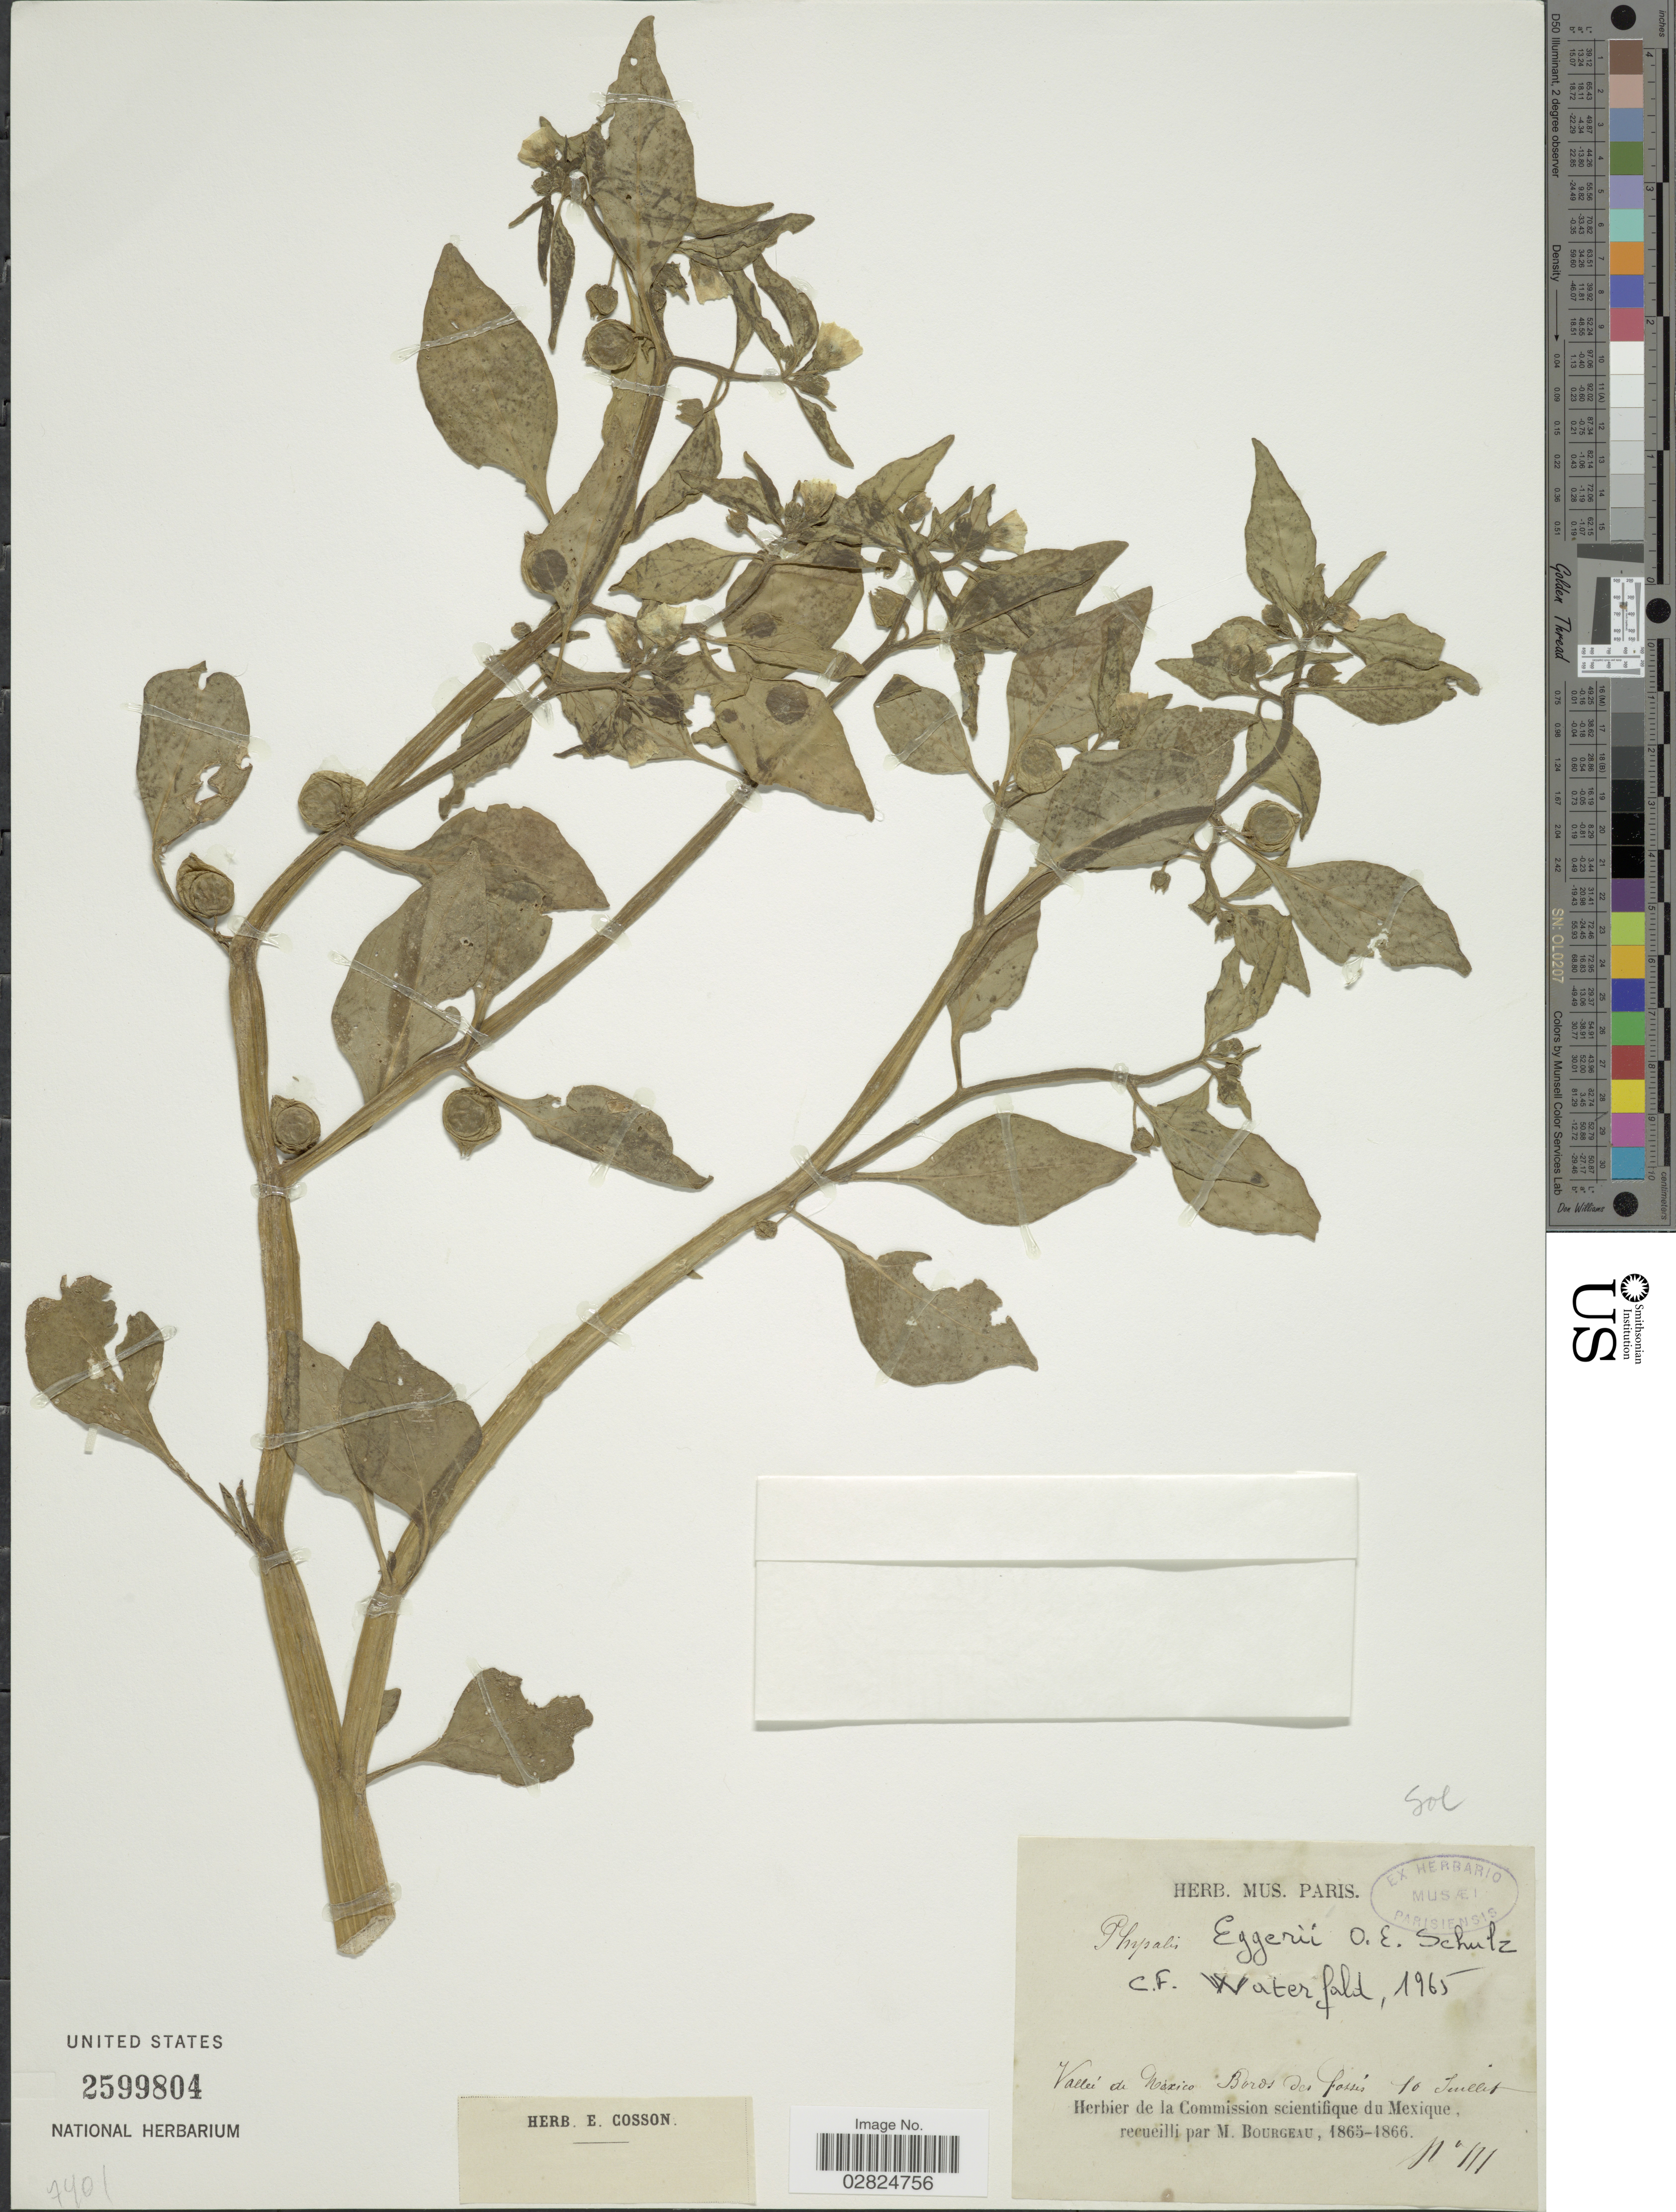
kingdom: Plantae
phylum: Tracheophyta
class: Magnoliopsida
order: Solanales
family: Solanaceae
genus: Physalis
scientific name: Physalis eggersii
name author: O.E. Schulz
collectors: M. Bourgeau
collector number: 111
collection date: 1865-07-10/1866-07-10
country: Mexico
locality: Valleé de México. Bords des fossés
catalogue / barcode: US 2599804